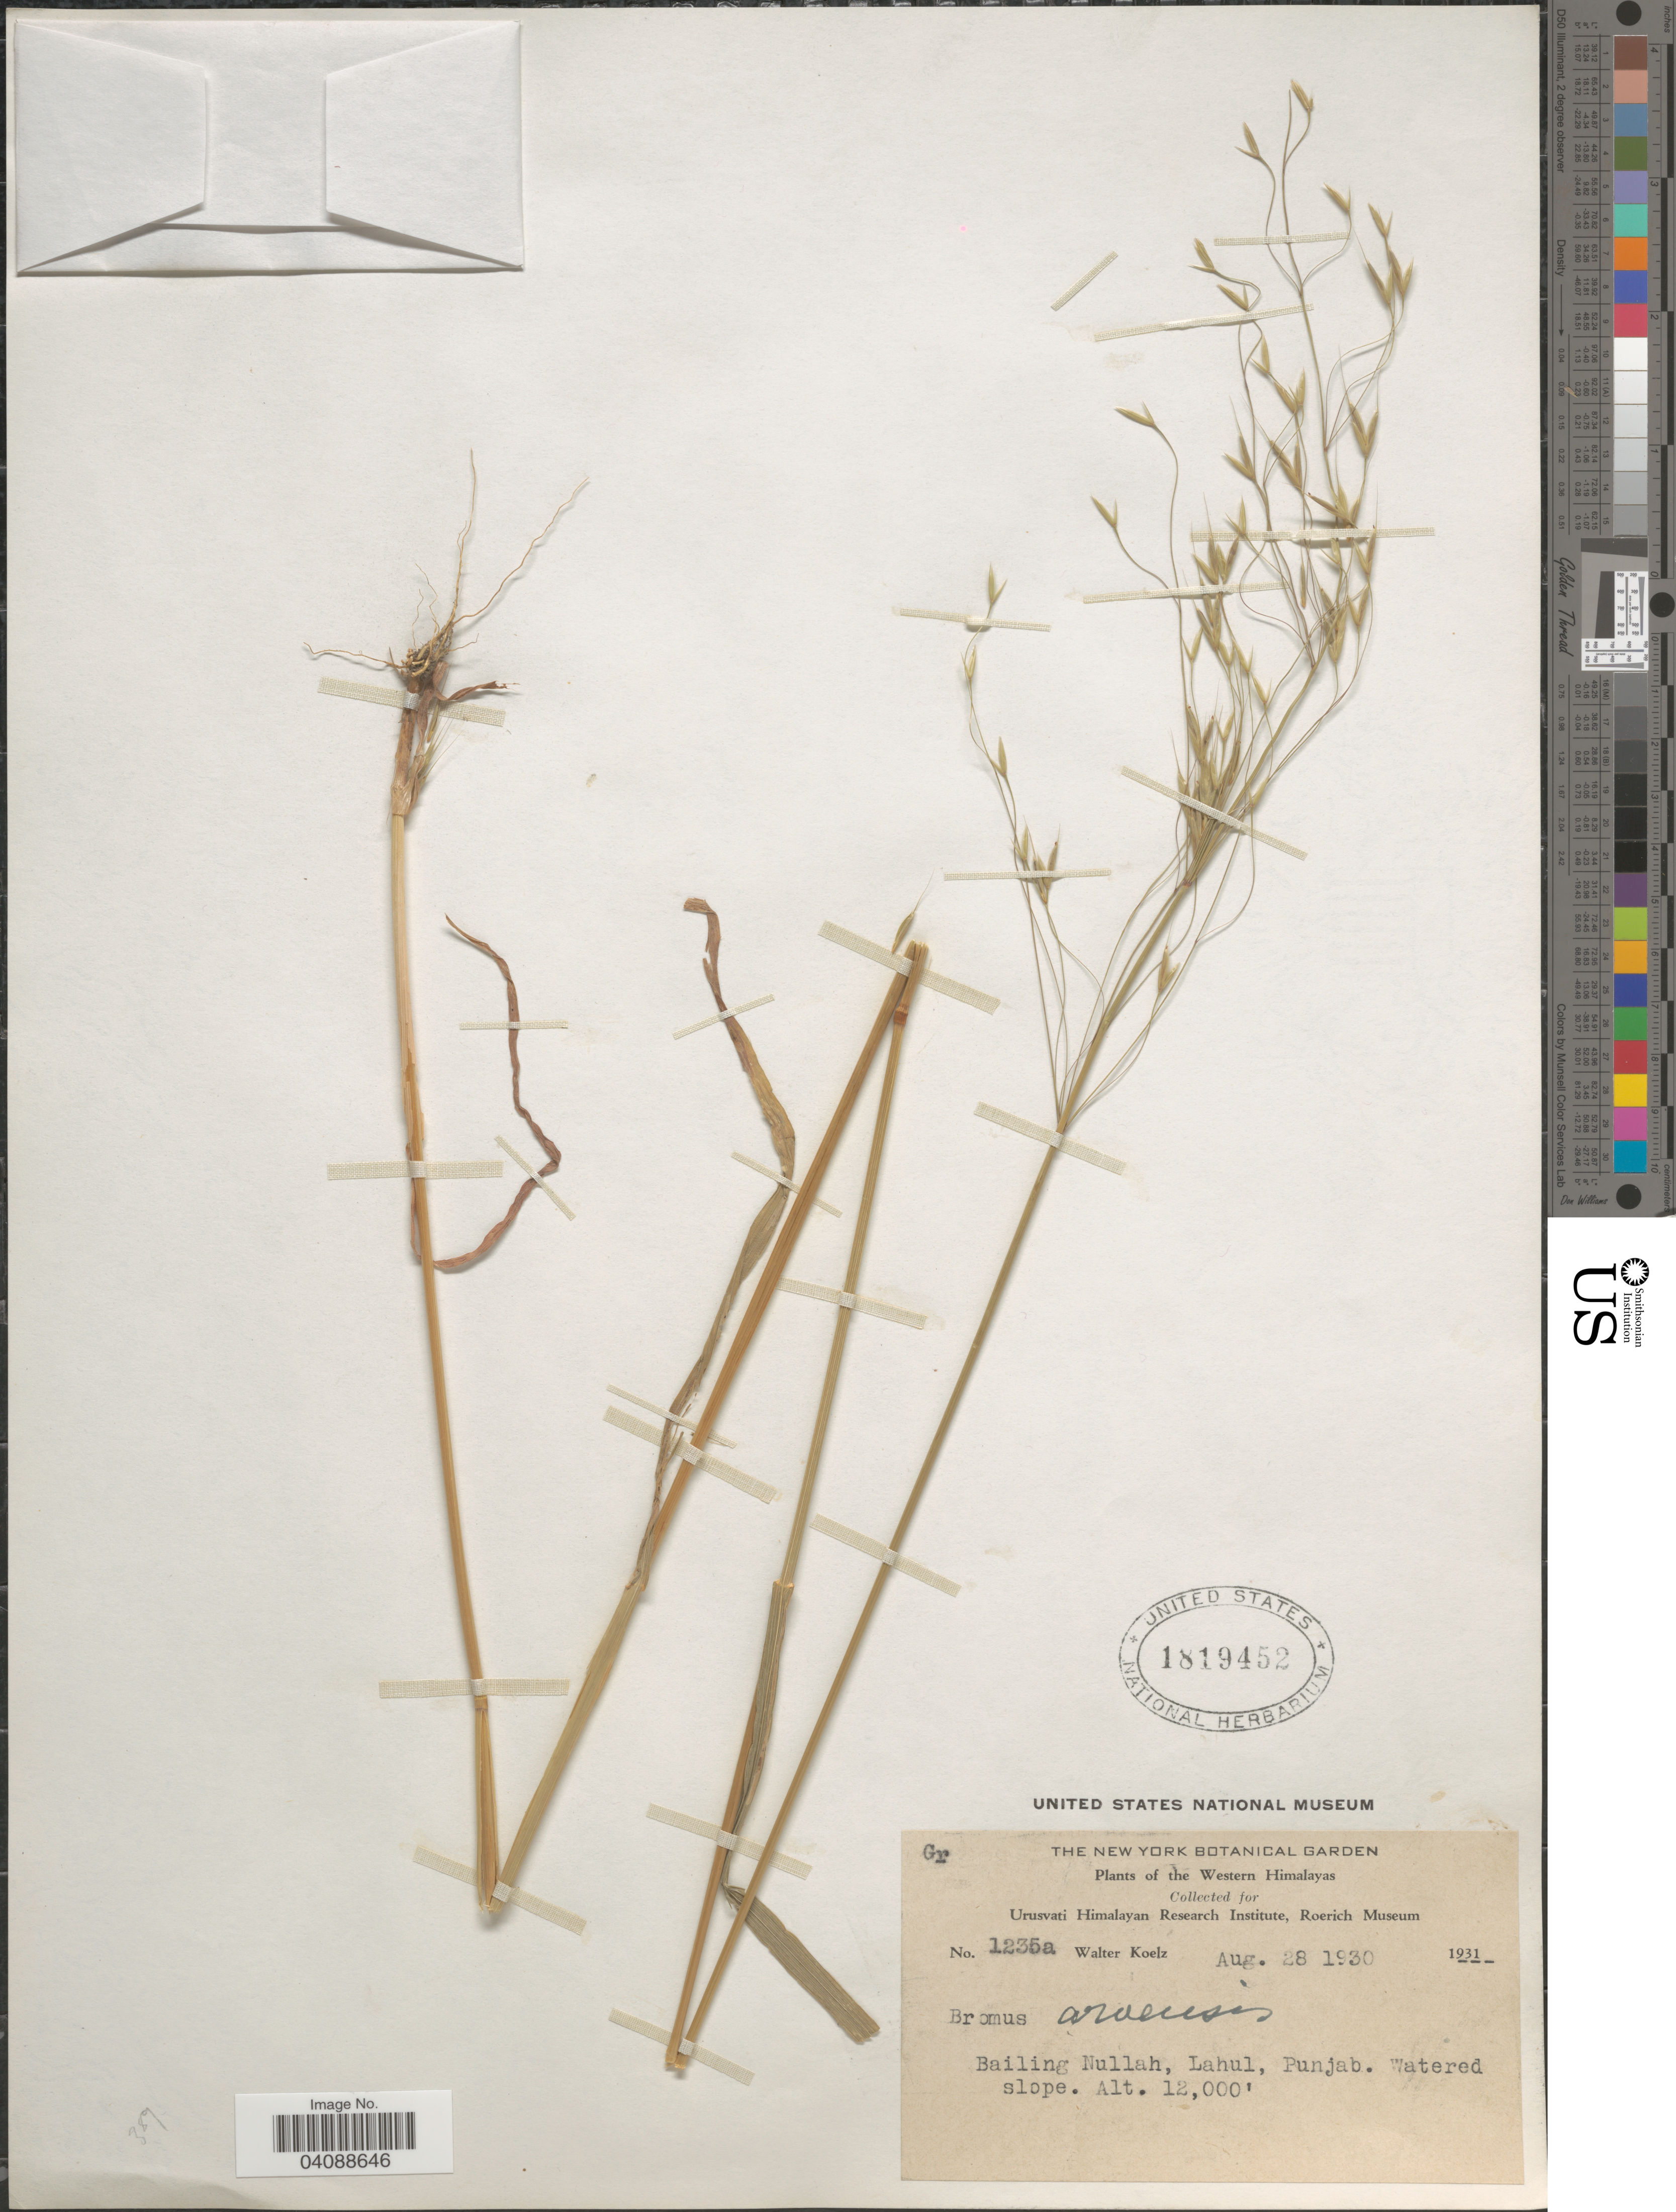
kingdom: Plantae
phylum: Tracheophyta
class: Liliopsida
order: Poales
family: Poaceae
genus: Bromus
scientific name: Bromus arvensis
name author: L.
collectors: W. N. Koelz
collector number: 1235a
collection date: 1930-08-28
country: India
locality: Western Himalayas. Bailing Nullah, Lahul. Punjab.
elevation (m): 3658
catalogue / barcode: US 1819452